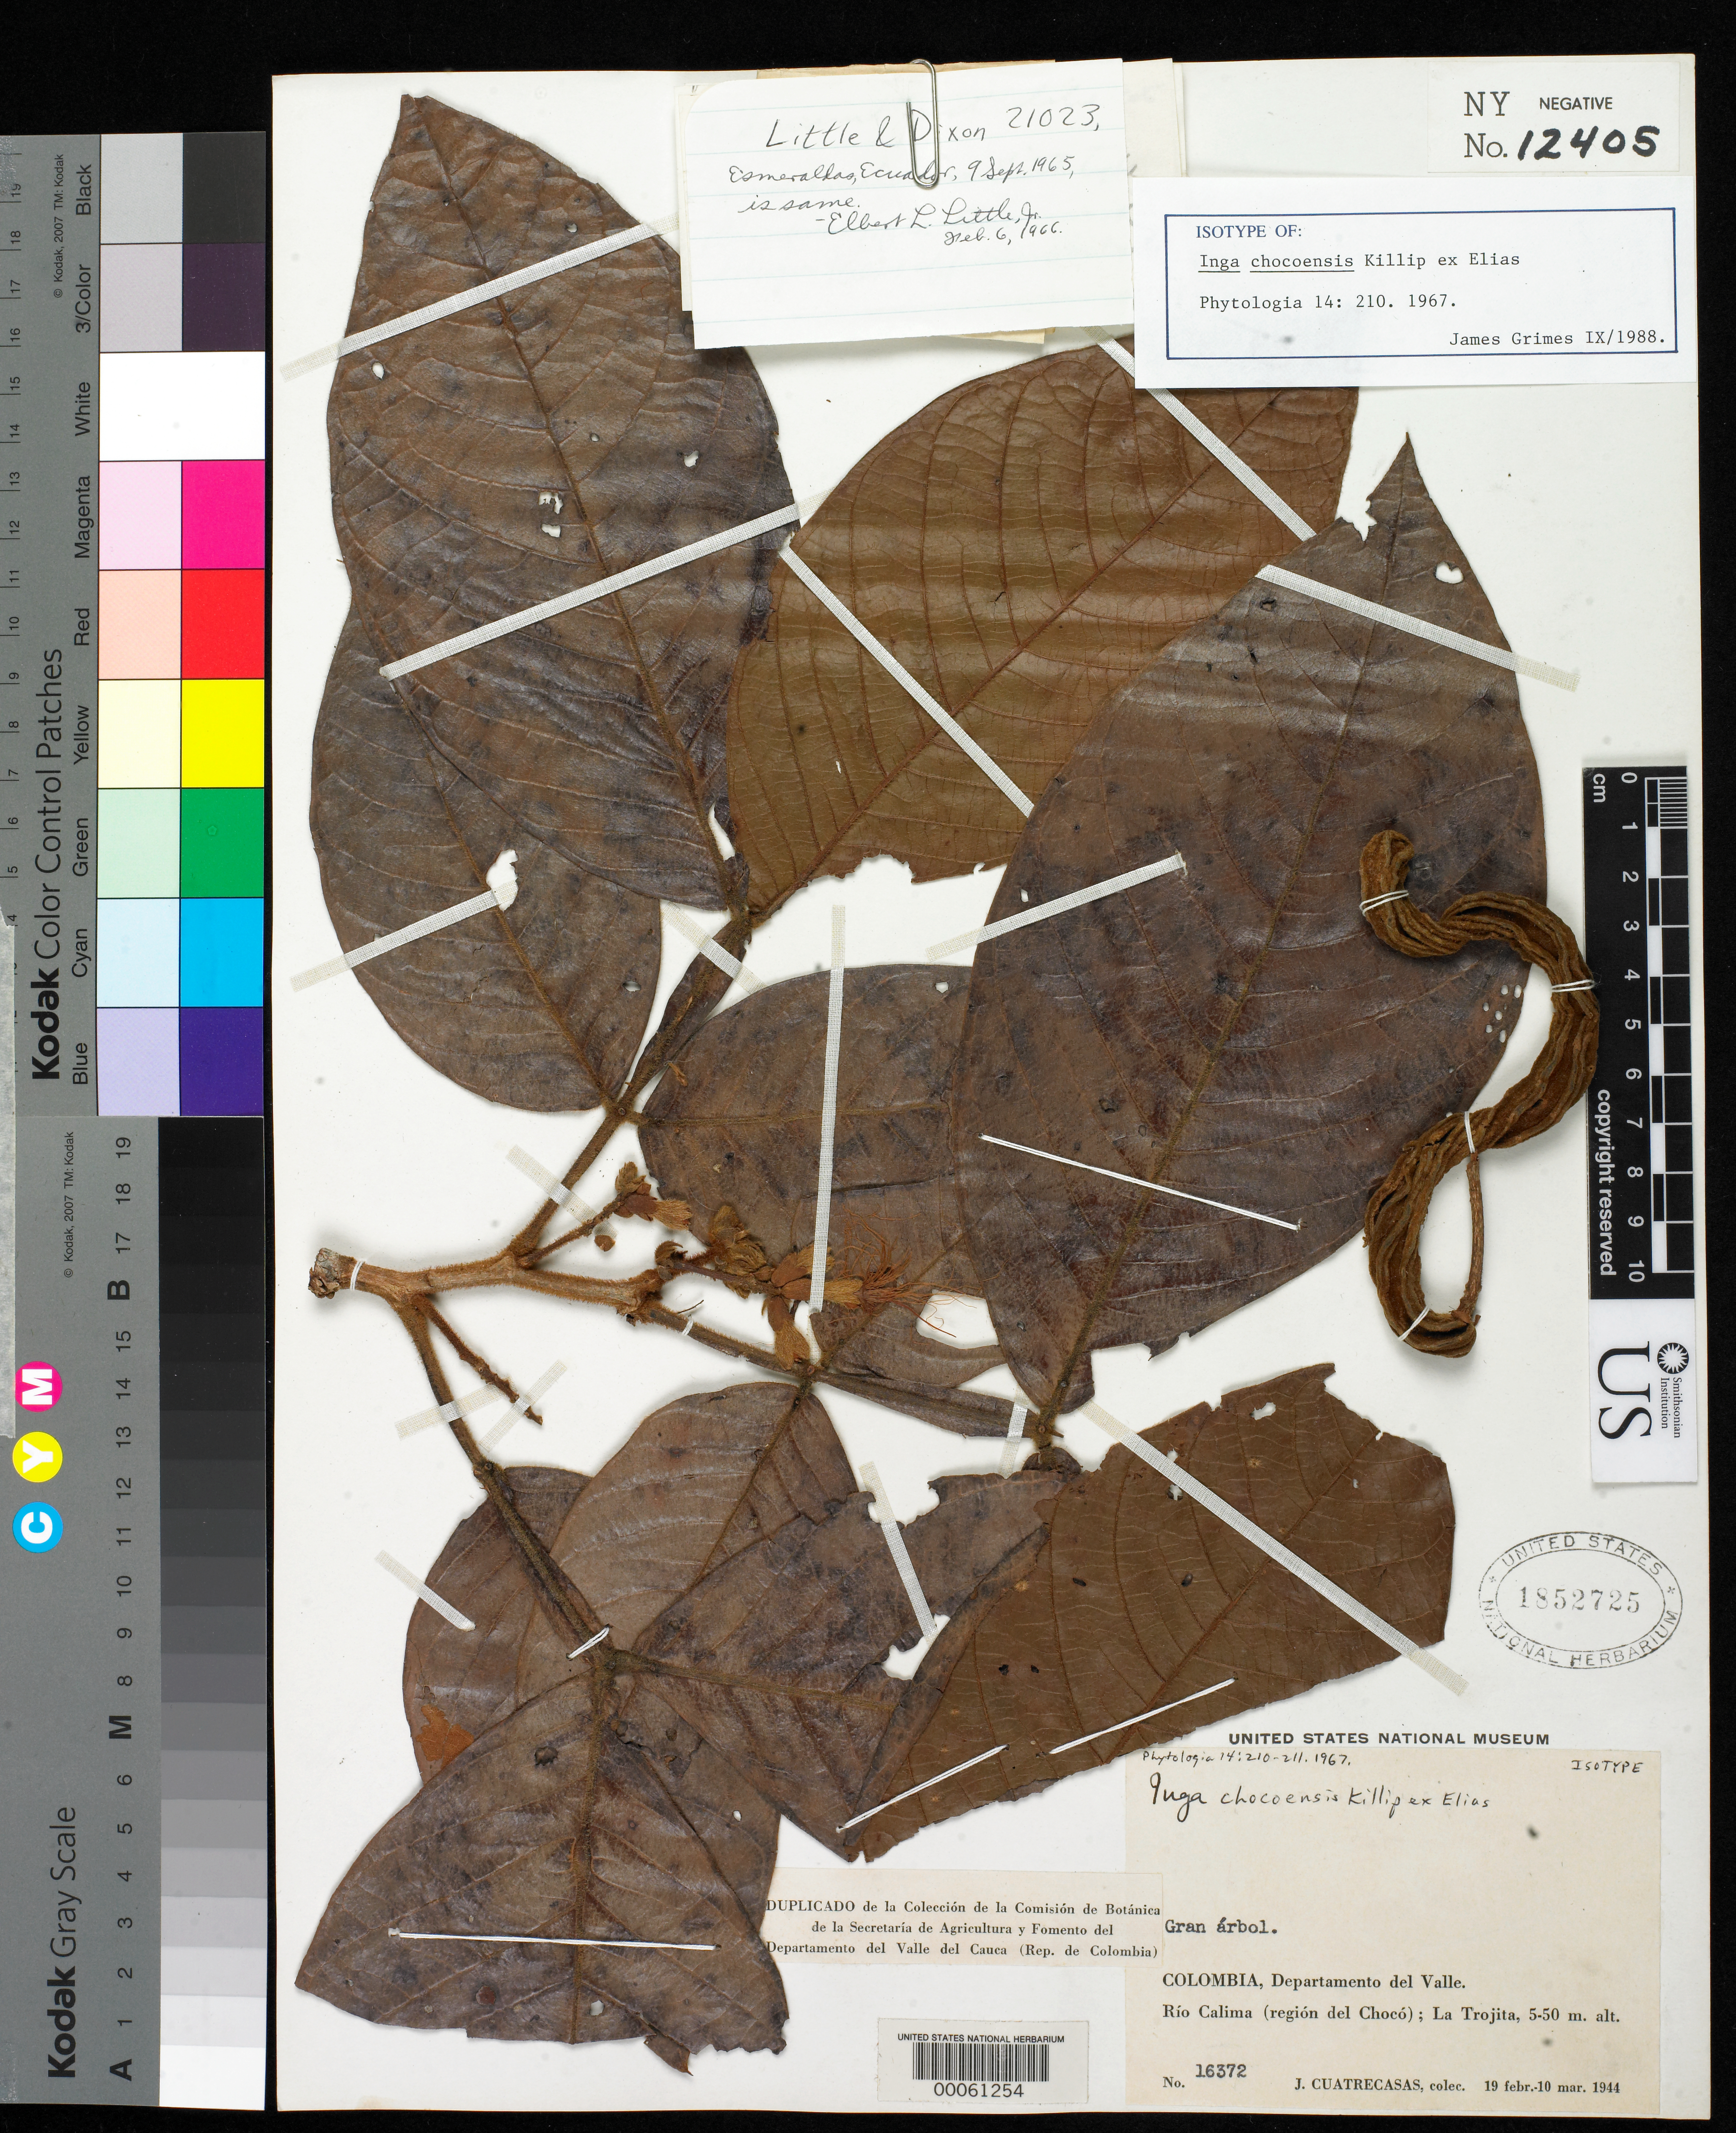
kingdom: Plantae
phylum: Tracheophyta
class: Magnoliopsida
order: Fabales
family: Fabaceae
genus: Inga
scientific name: Inga chocoensis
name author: Killip ex T.S. Elias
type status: Isotype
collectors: J. Cuatrecasas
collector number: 16372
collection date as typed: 19 Feb 1944 to 10 Mar 1944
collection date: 1944-02-19/1944-03-10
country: Colombia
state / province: Valle del Cauca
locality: Rio Calima; La Tojita.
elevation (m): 5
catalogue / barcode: US 1852725